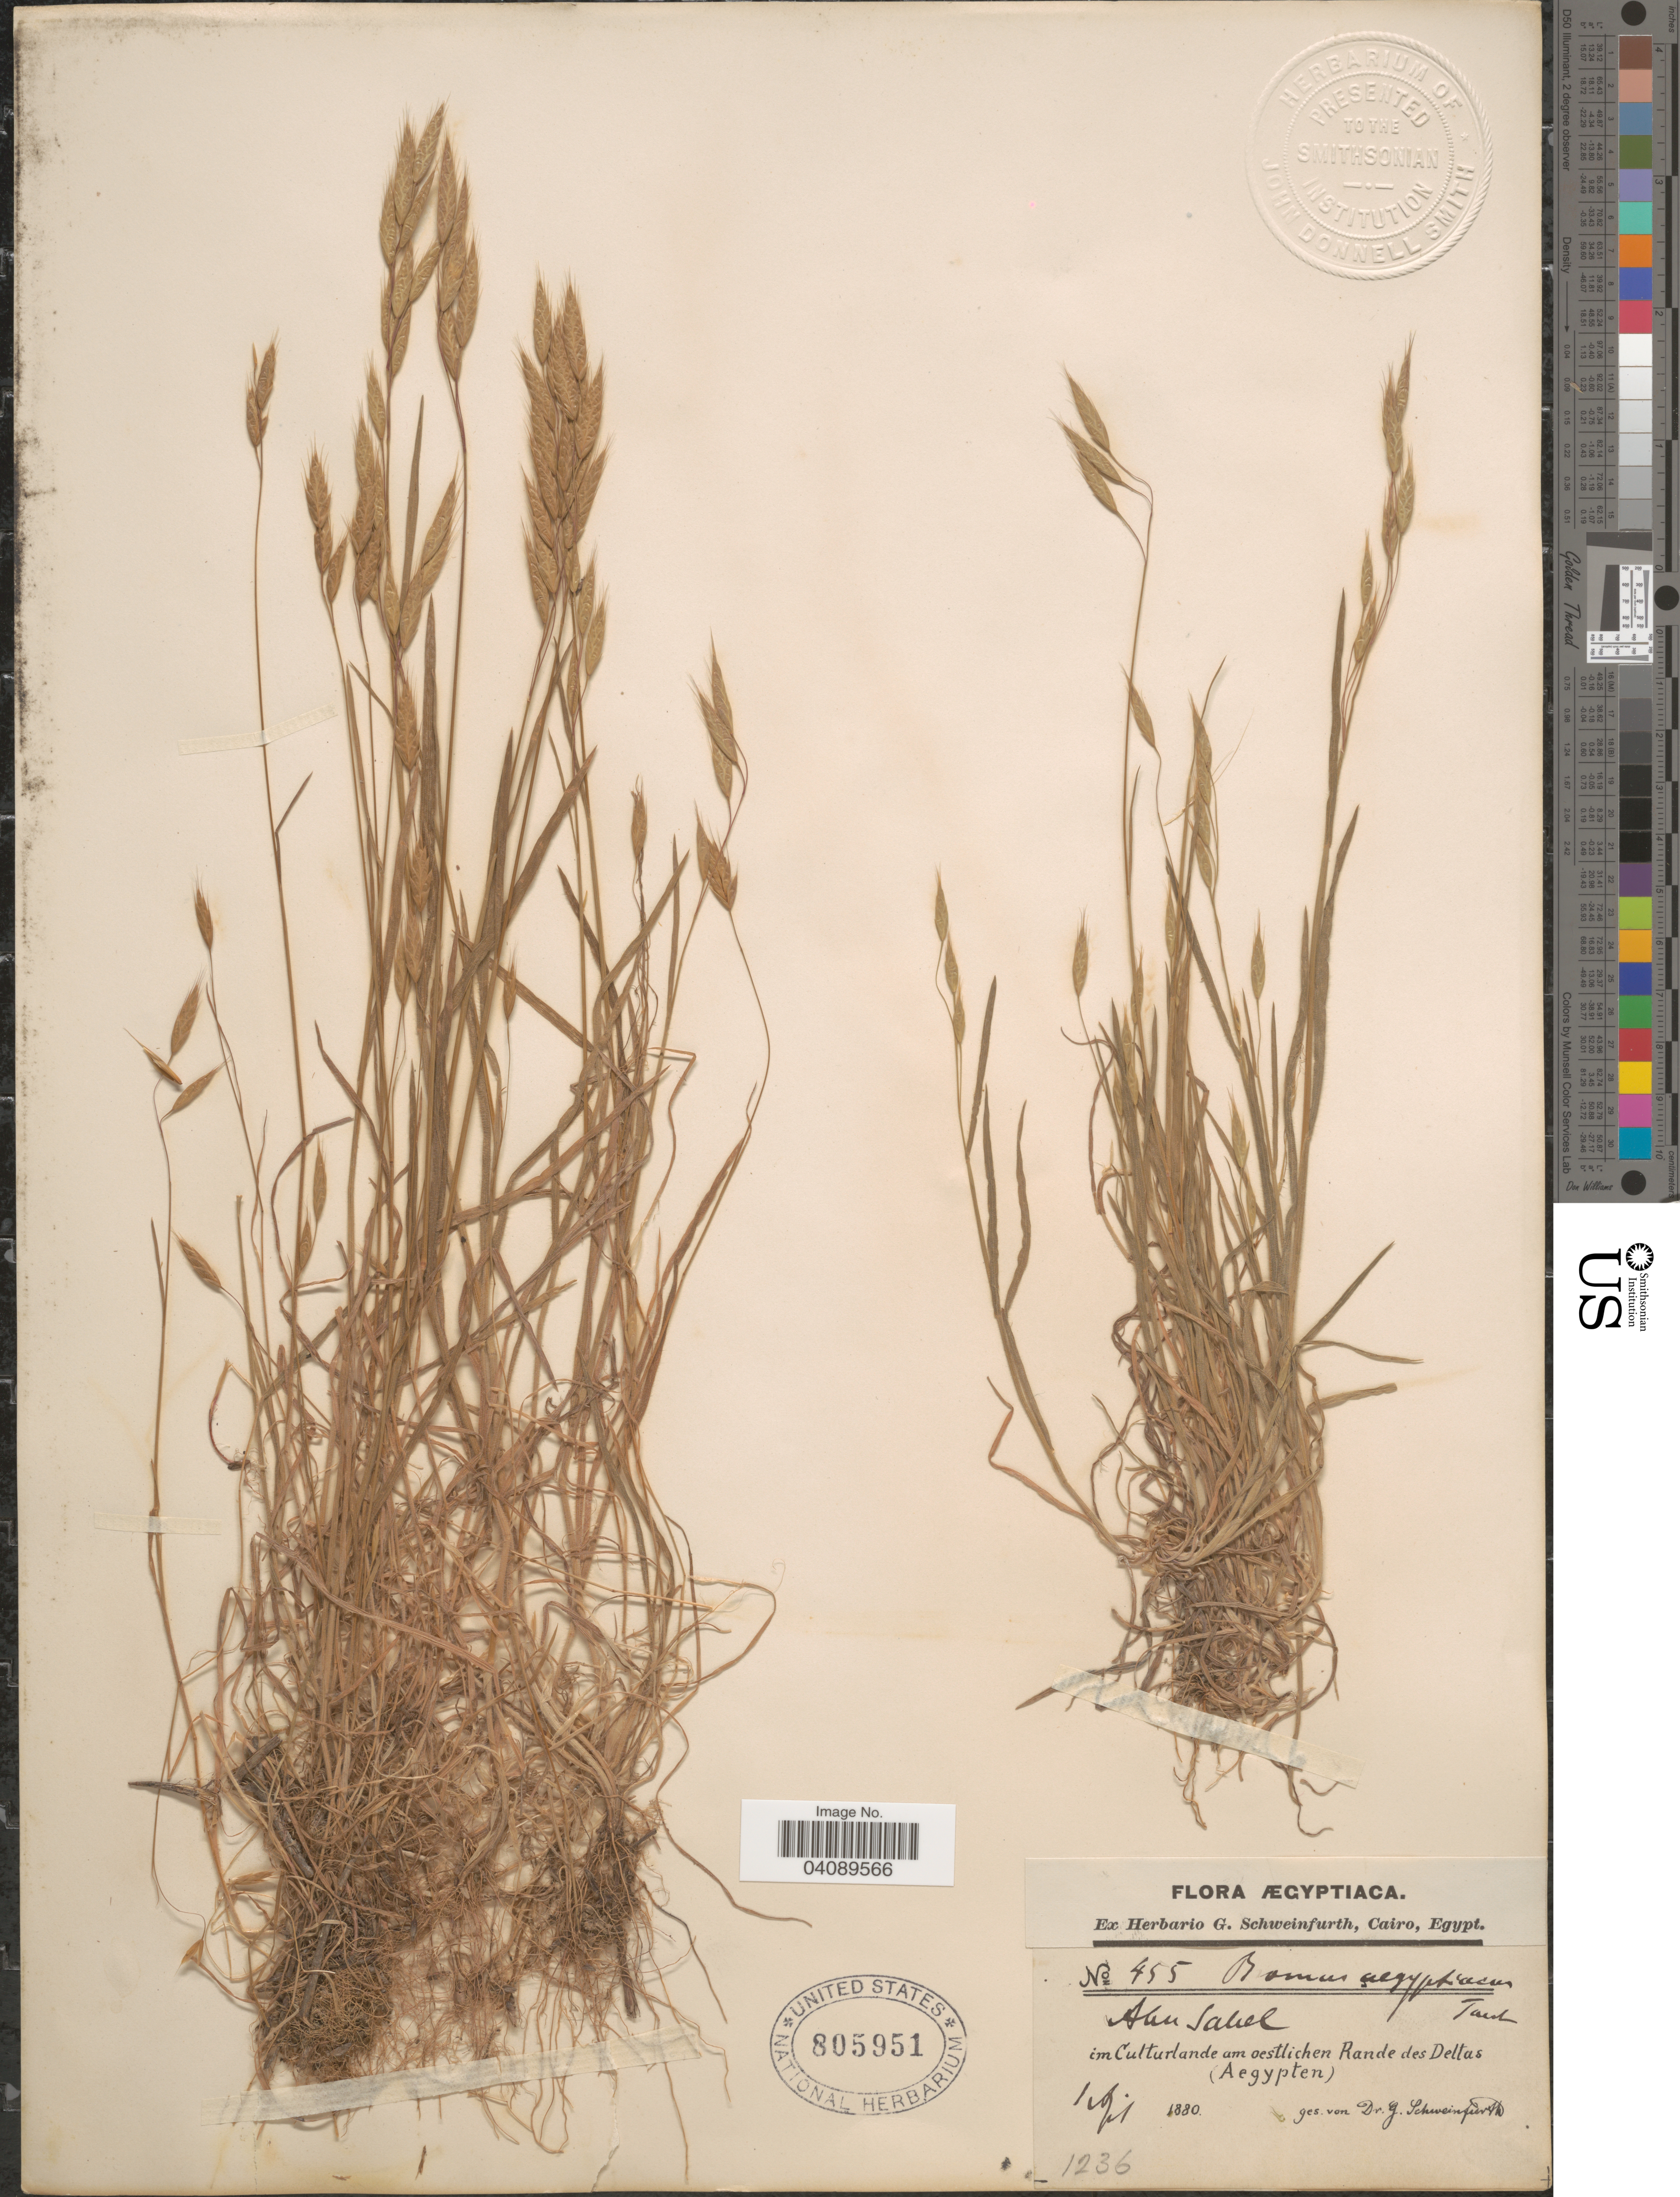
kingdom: Plantae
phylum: Tracheophyta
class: Liliopsida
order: Poales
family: Poaceae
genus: Bromus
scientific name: Bromus aegyptiacus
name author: Tausch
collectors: G. A. Schweinfurth (herbarium)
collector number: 1236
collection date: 1880-04-01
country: Egypt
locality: Ægyptiaca. Abu Sahel. [interpreted] Im Culturlande am oestlichen Rande des Deltas. (Aegypten).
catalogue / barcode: US 805951